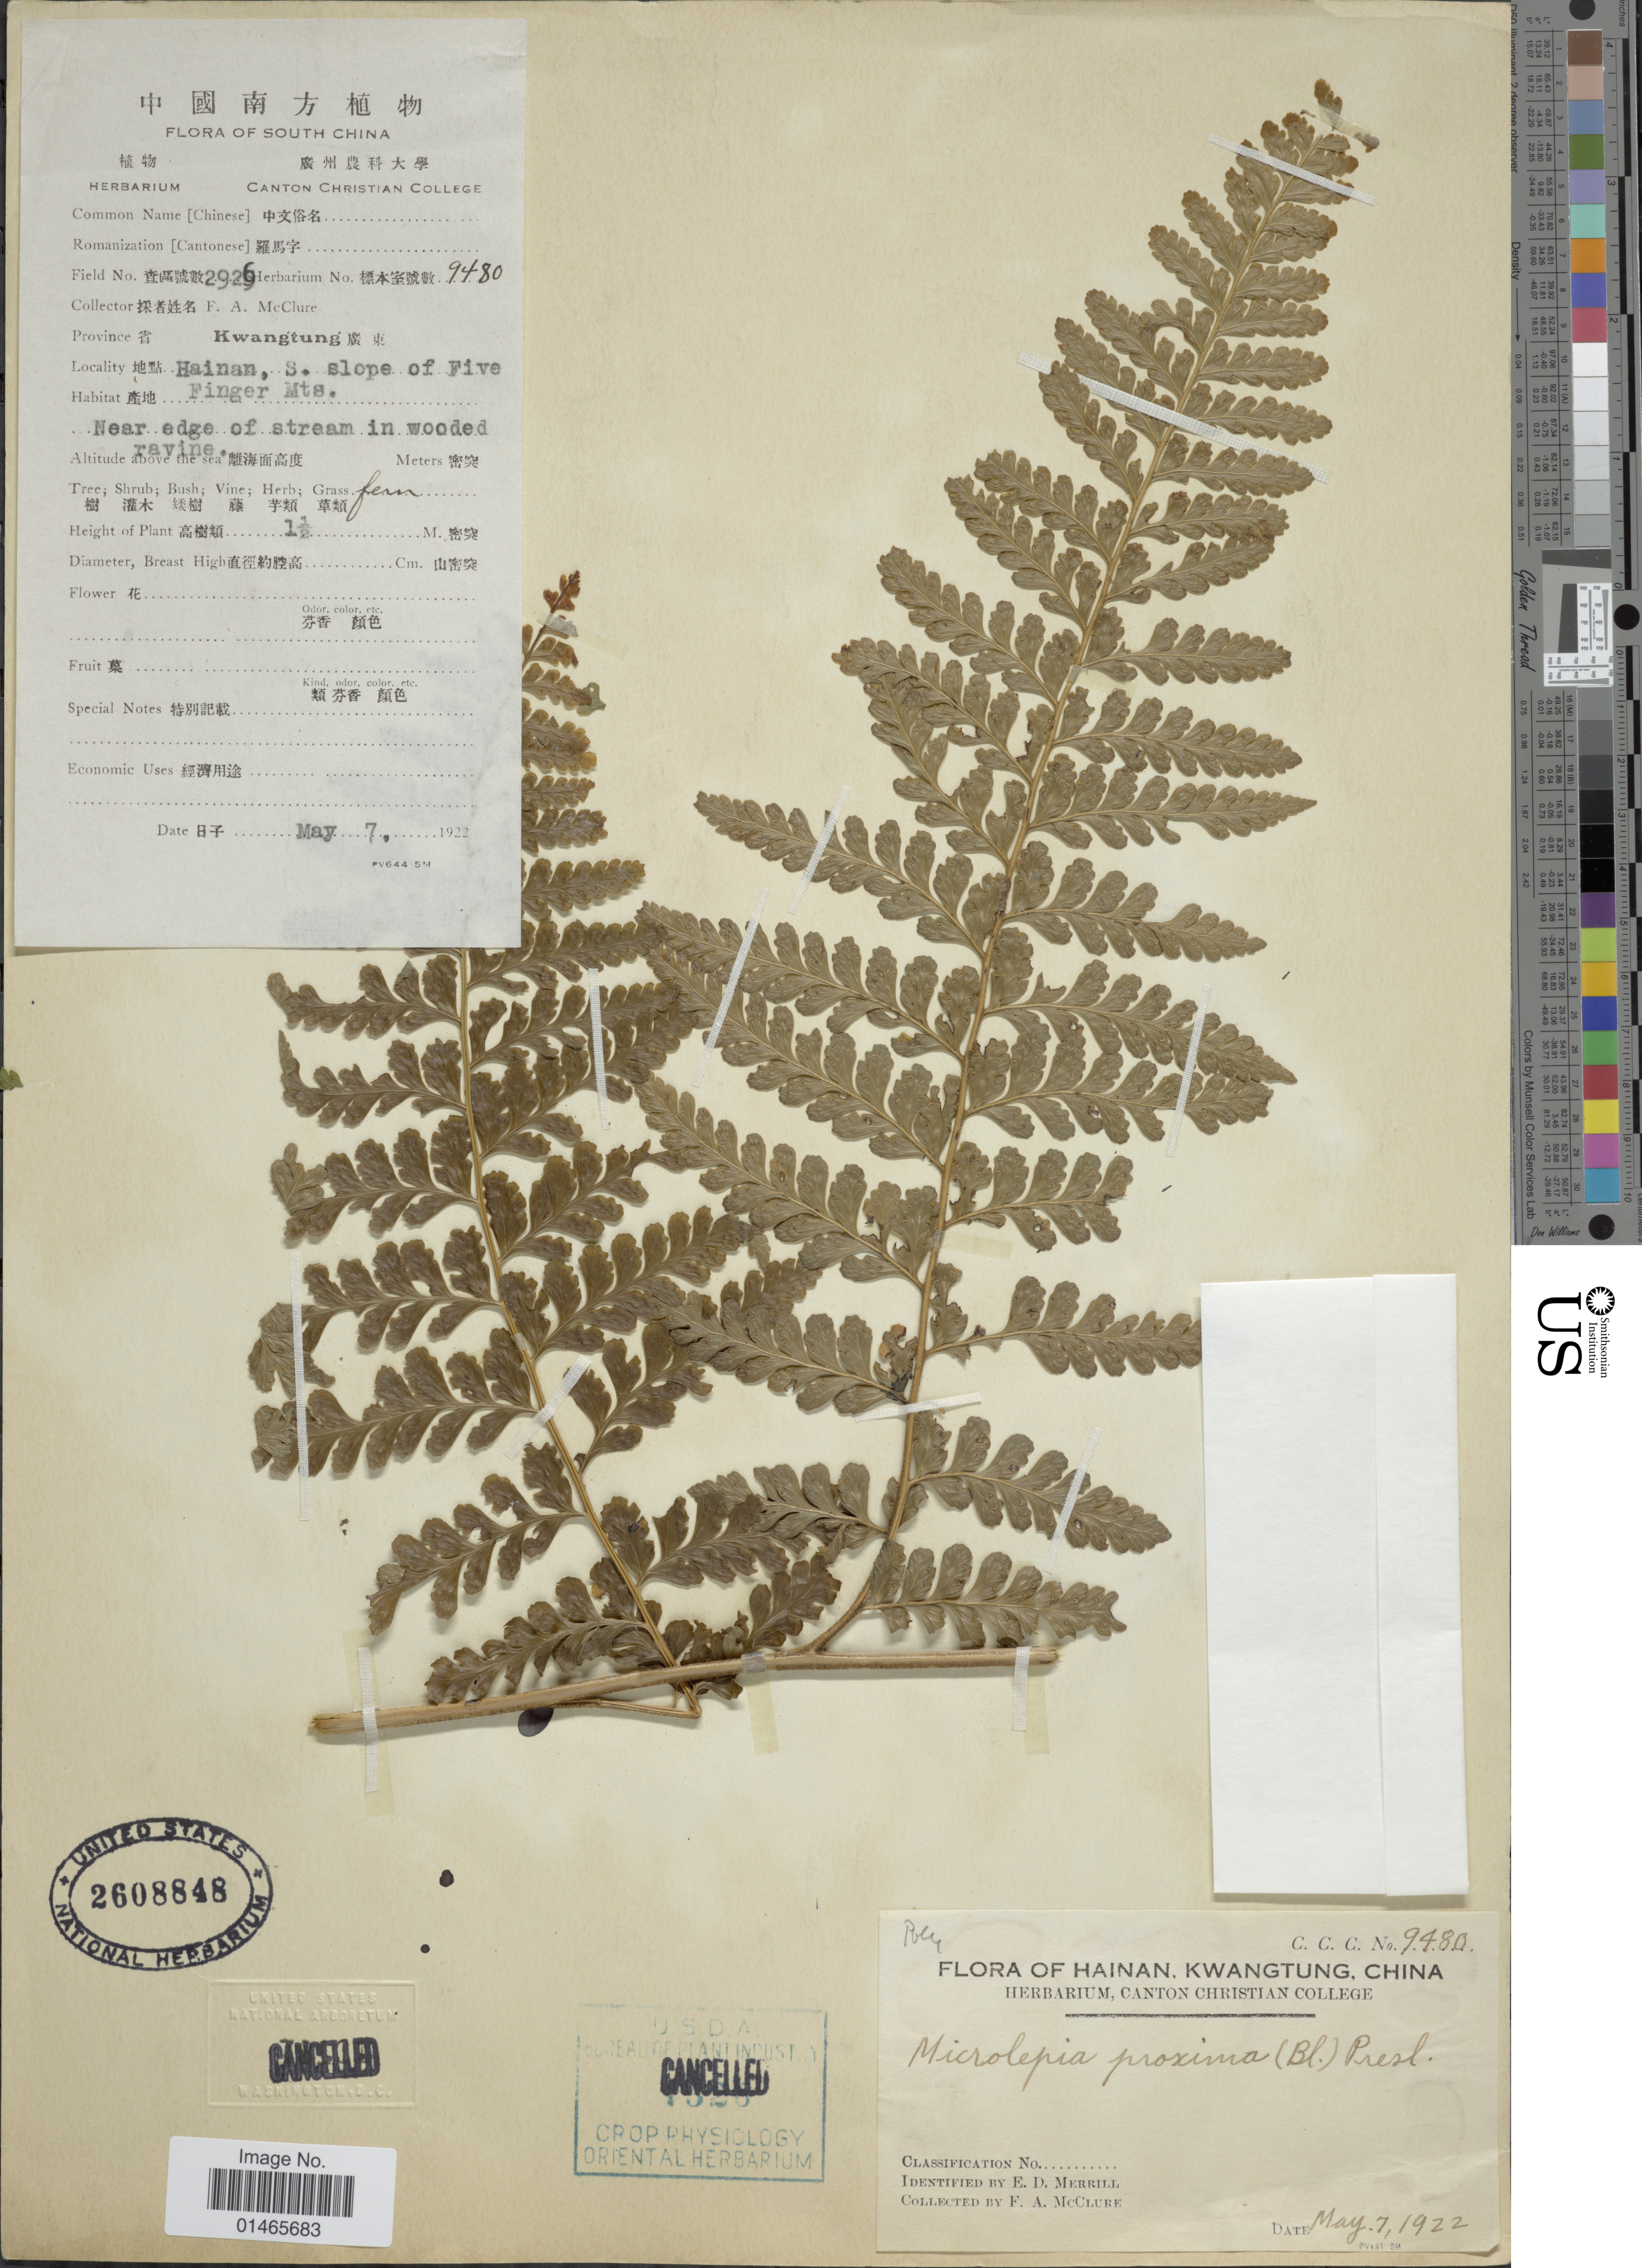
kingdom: Plantae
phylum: Tracheophyta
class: Polypodiopsida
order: Polypodiales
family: Dennstaedtiaceae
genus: Microlepia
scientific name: Microlepia proxima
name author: (Blume) C. Presl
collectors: F. A. McClure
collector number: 9480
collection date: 1922-05-07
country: China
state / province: Guangdong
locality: Kwangtung, Hainan, S. slope of Five Finger Mts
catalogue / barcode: US 2608848